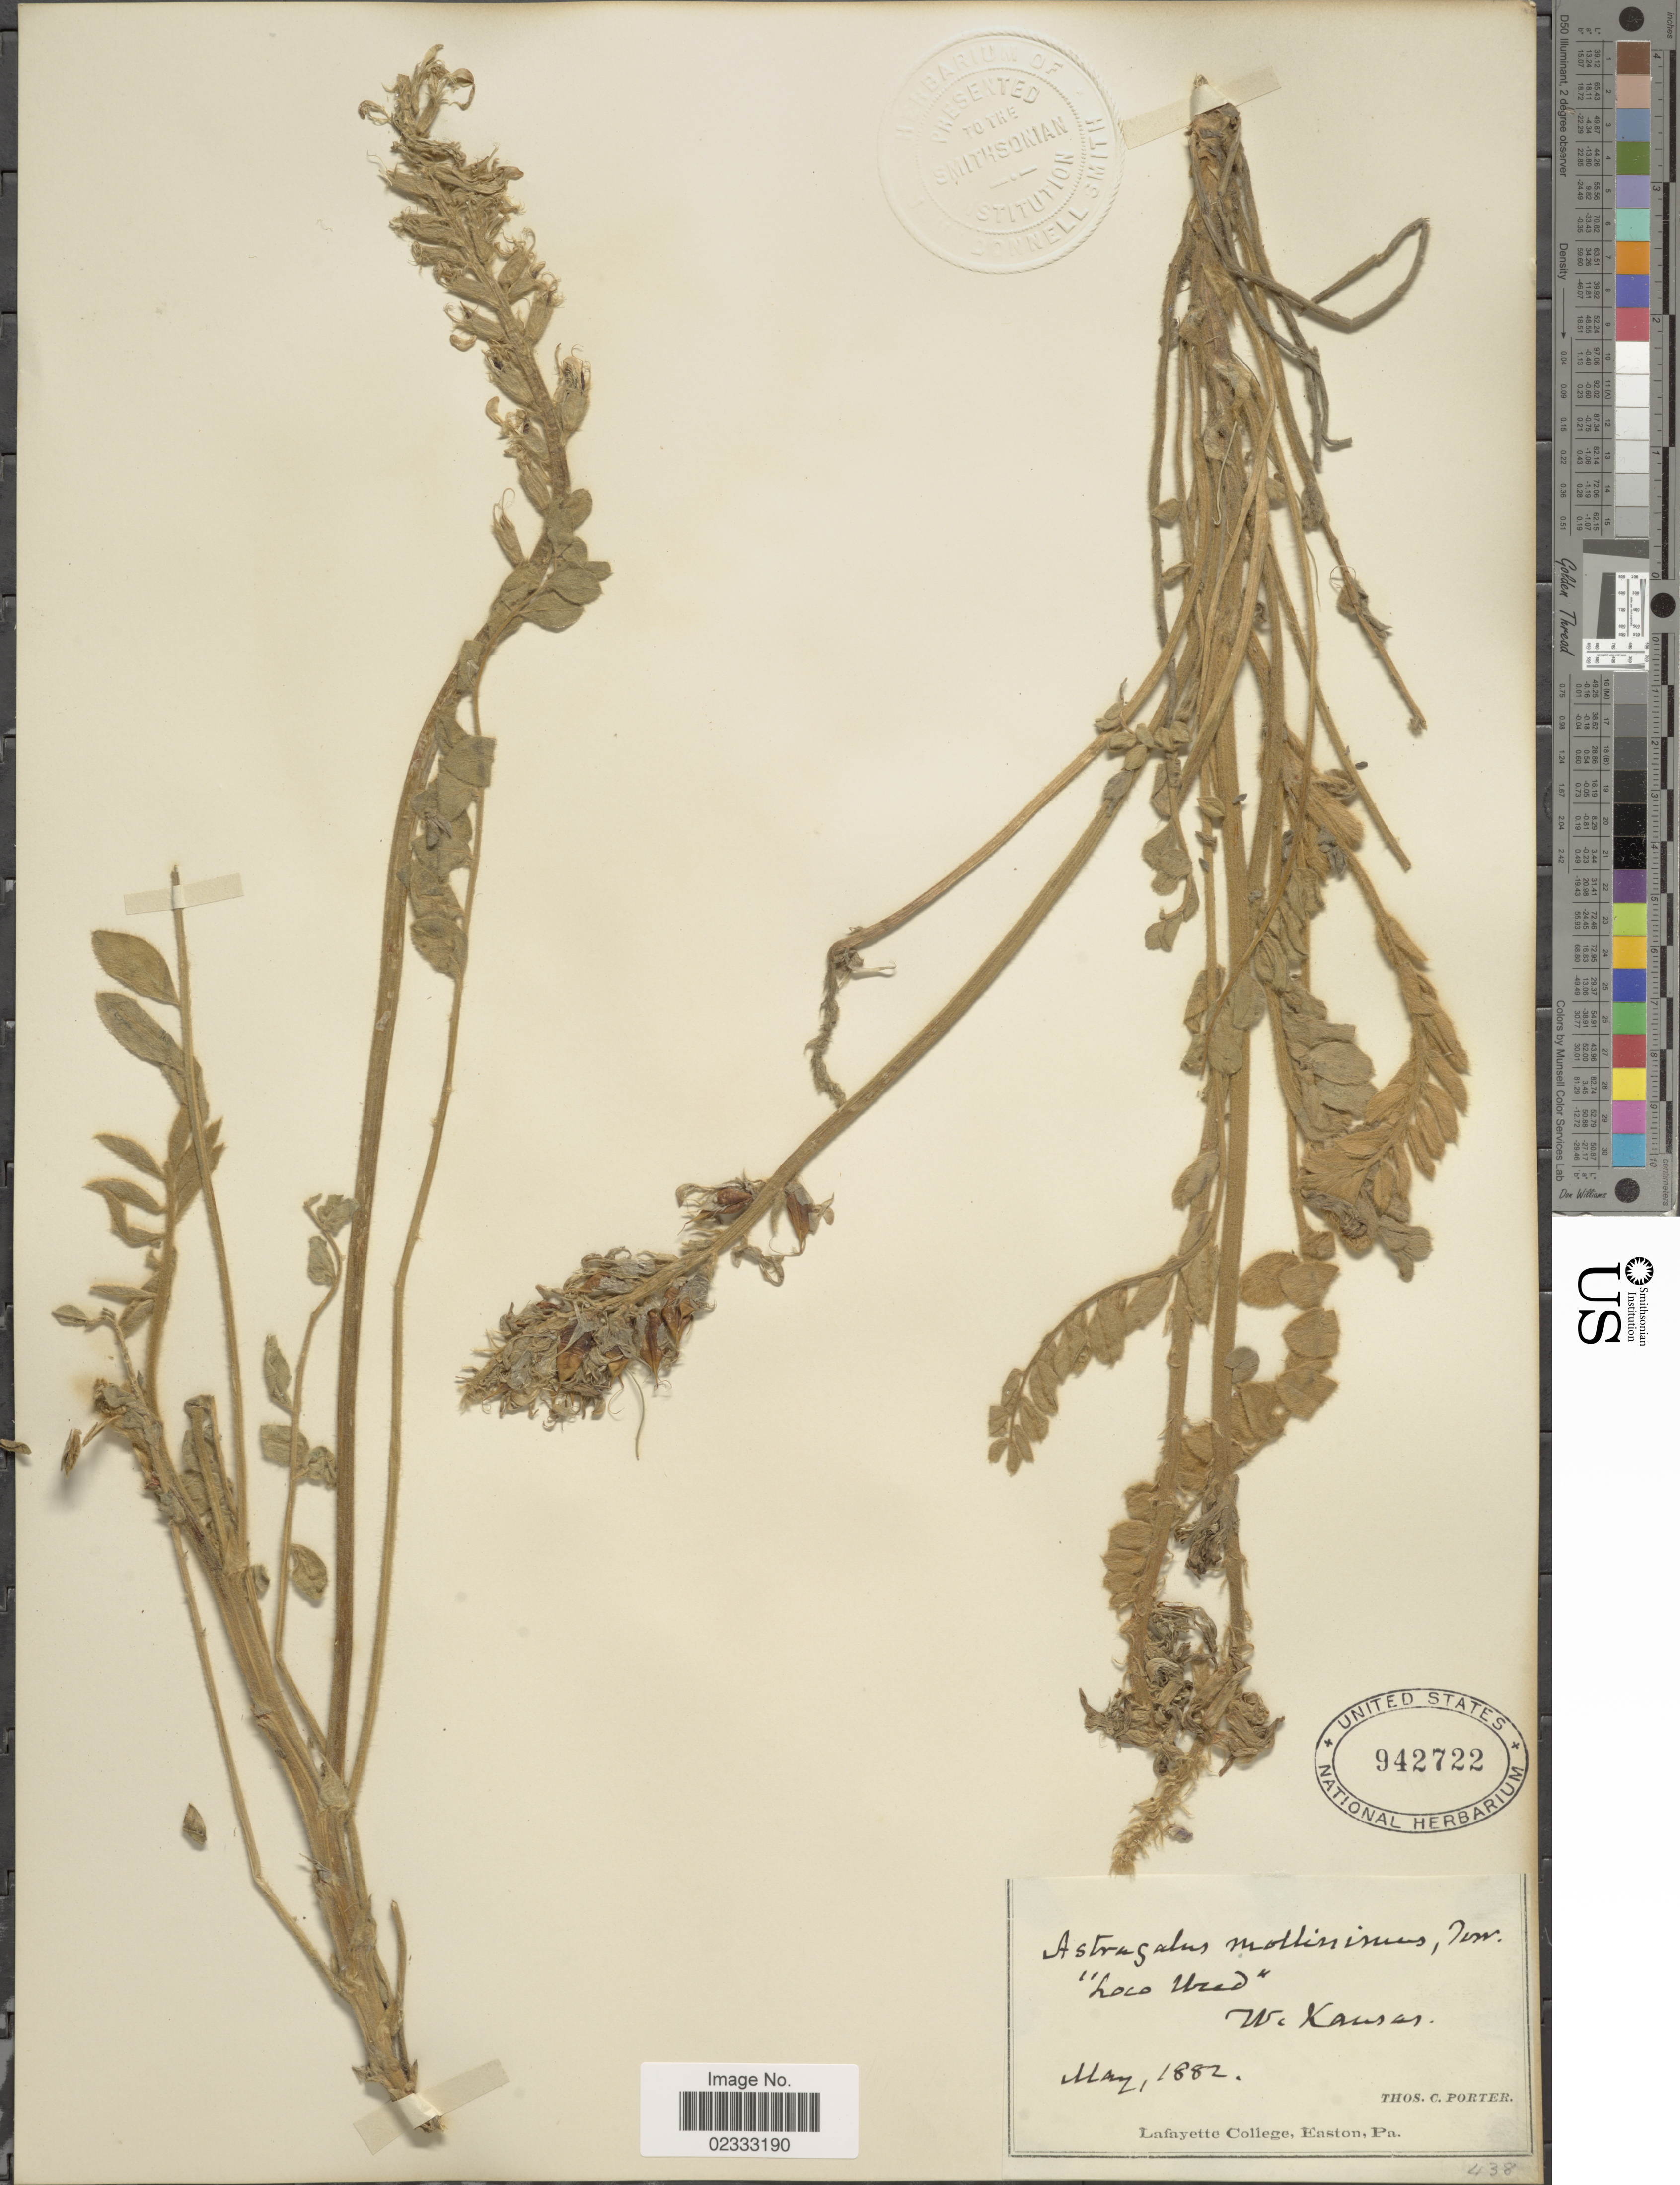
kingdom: Plantae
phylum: Tracheophyta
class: Magnoliopsida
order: Fabales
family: Fabaceae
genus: Astragalus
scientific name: Astragalus mollissimus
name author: Torr.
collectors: T. Porter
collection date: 1882-05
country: United States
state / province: Kansas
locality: W. kansas.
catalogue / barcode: US 942722